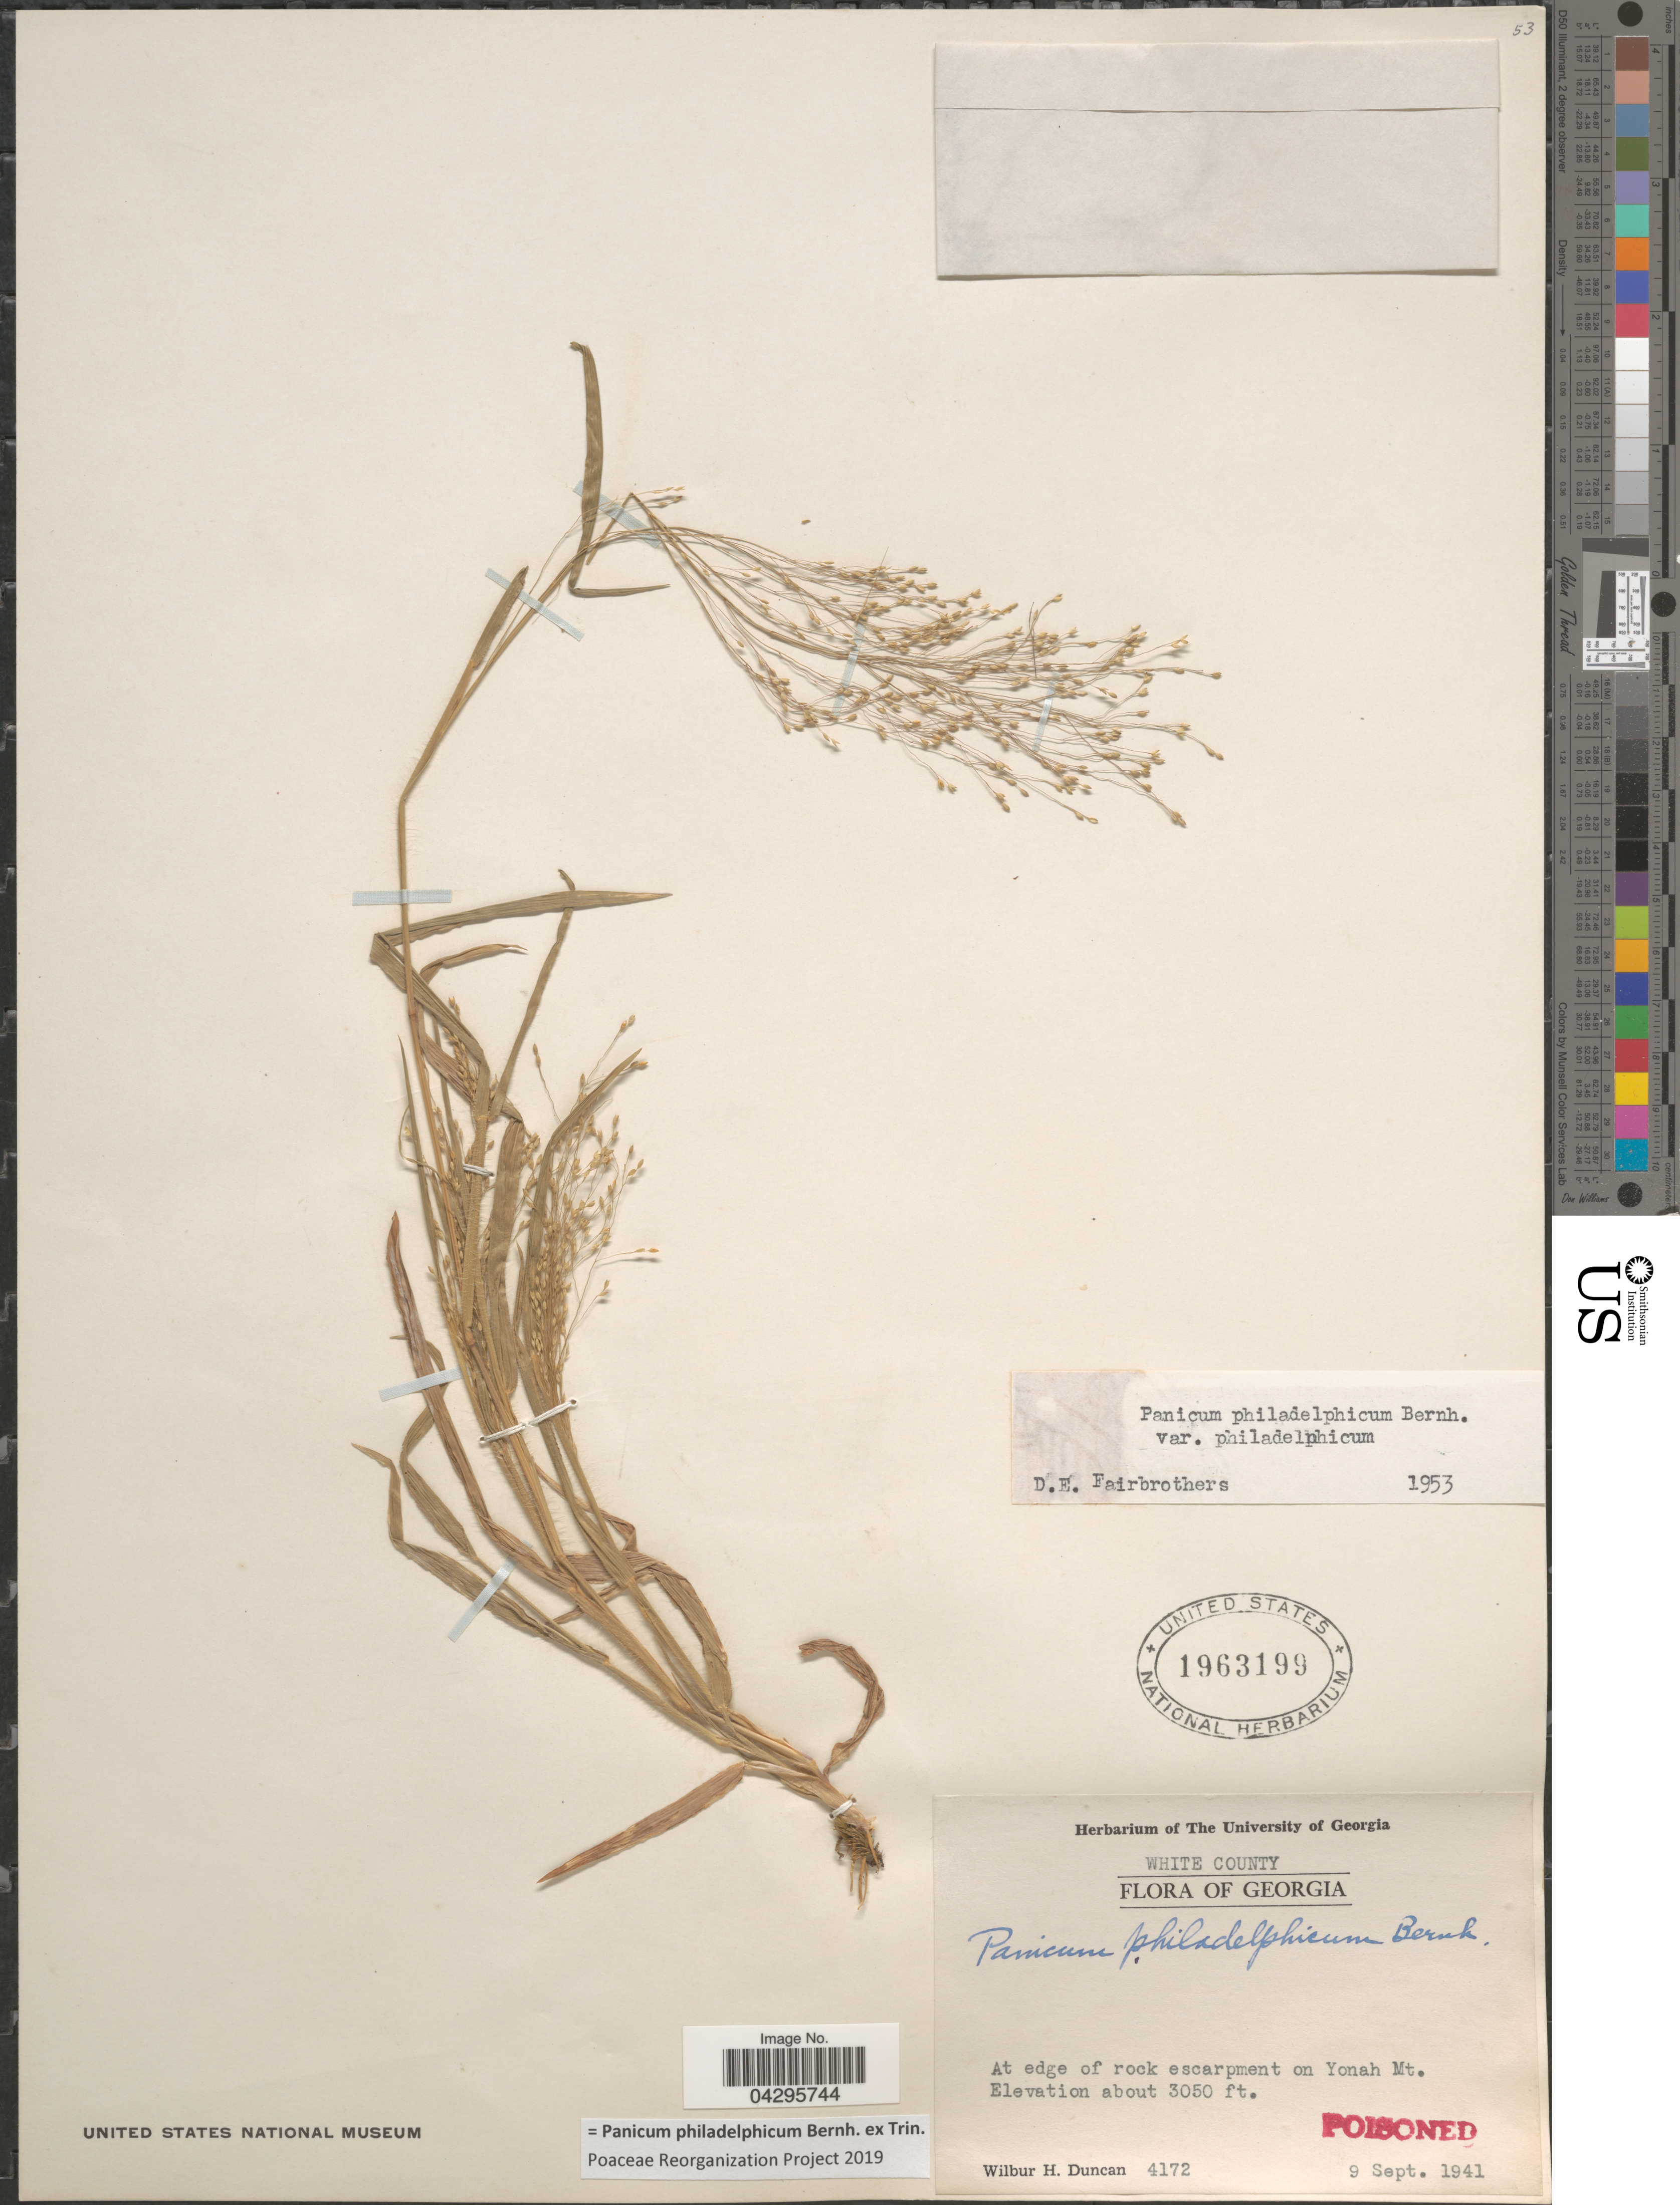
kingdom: Plantae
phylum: Tracheophyta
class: Liliopsida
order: Poales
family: Poaceae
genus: Panicum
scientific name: Panicum philadelphicum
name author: Bernh. ex Trin.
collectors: W. H. Duncan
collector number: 4172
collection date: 1941-09-09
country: United States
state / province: Georgia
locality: White County. At edge of rock escarpment on Yonah Mt.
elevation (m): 930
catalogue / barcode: US 1963199